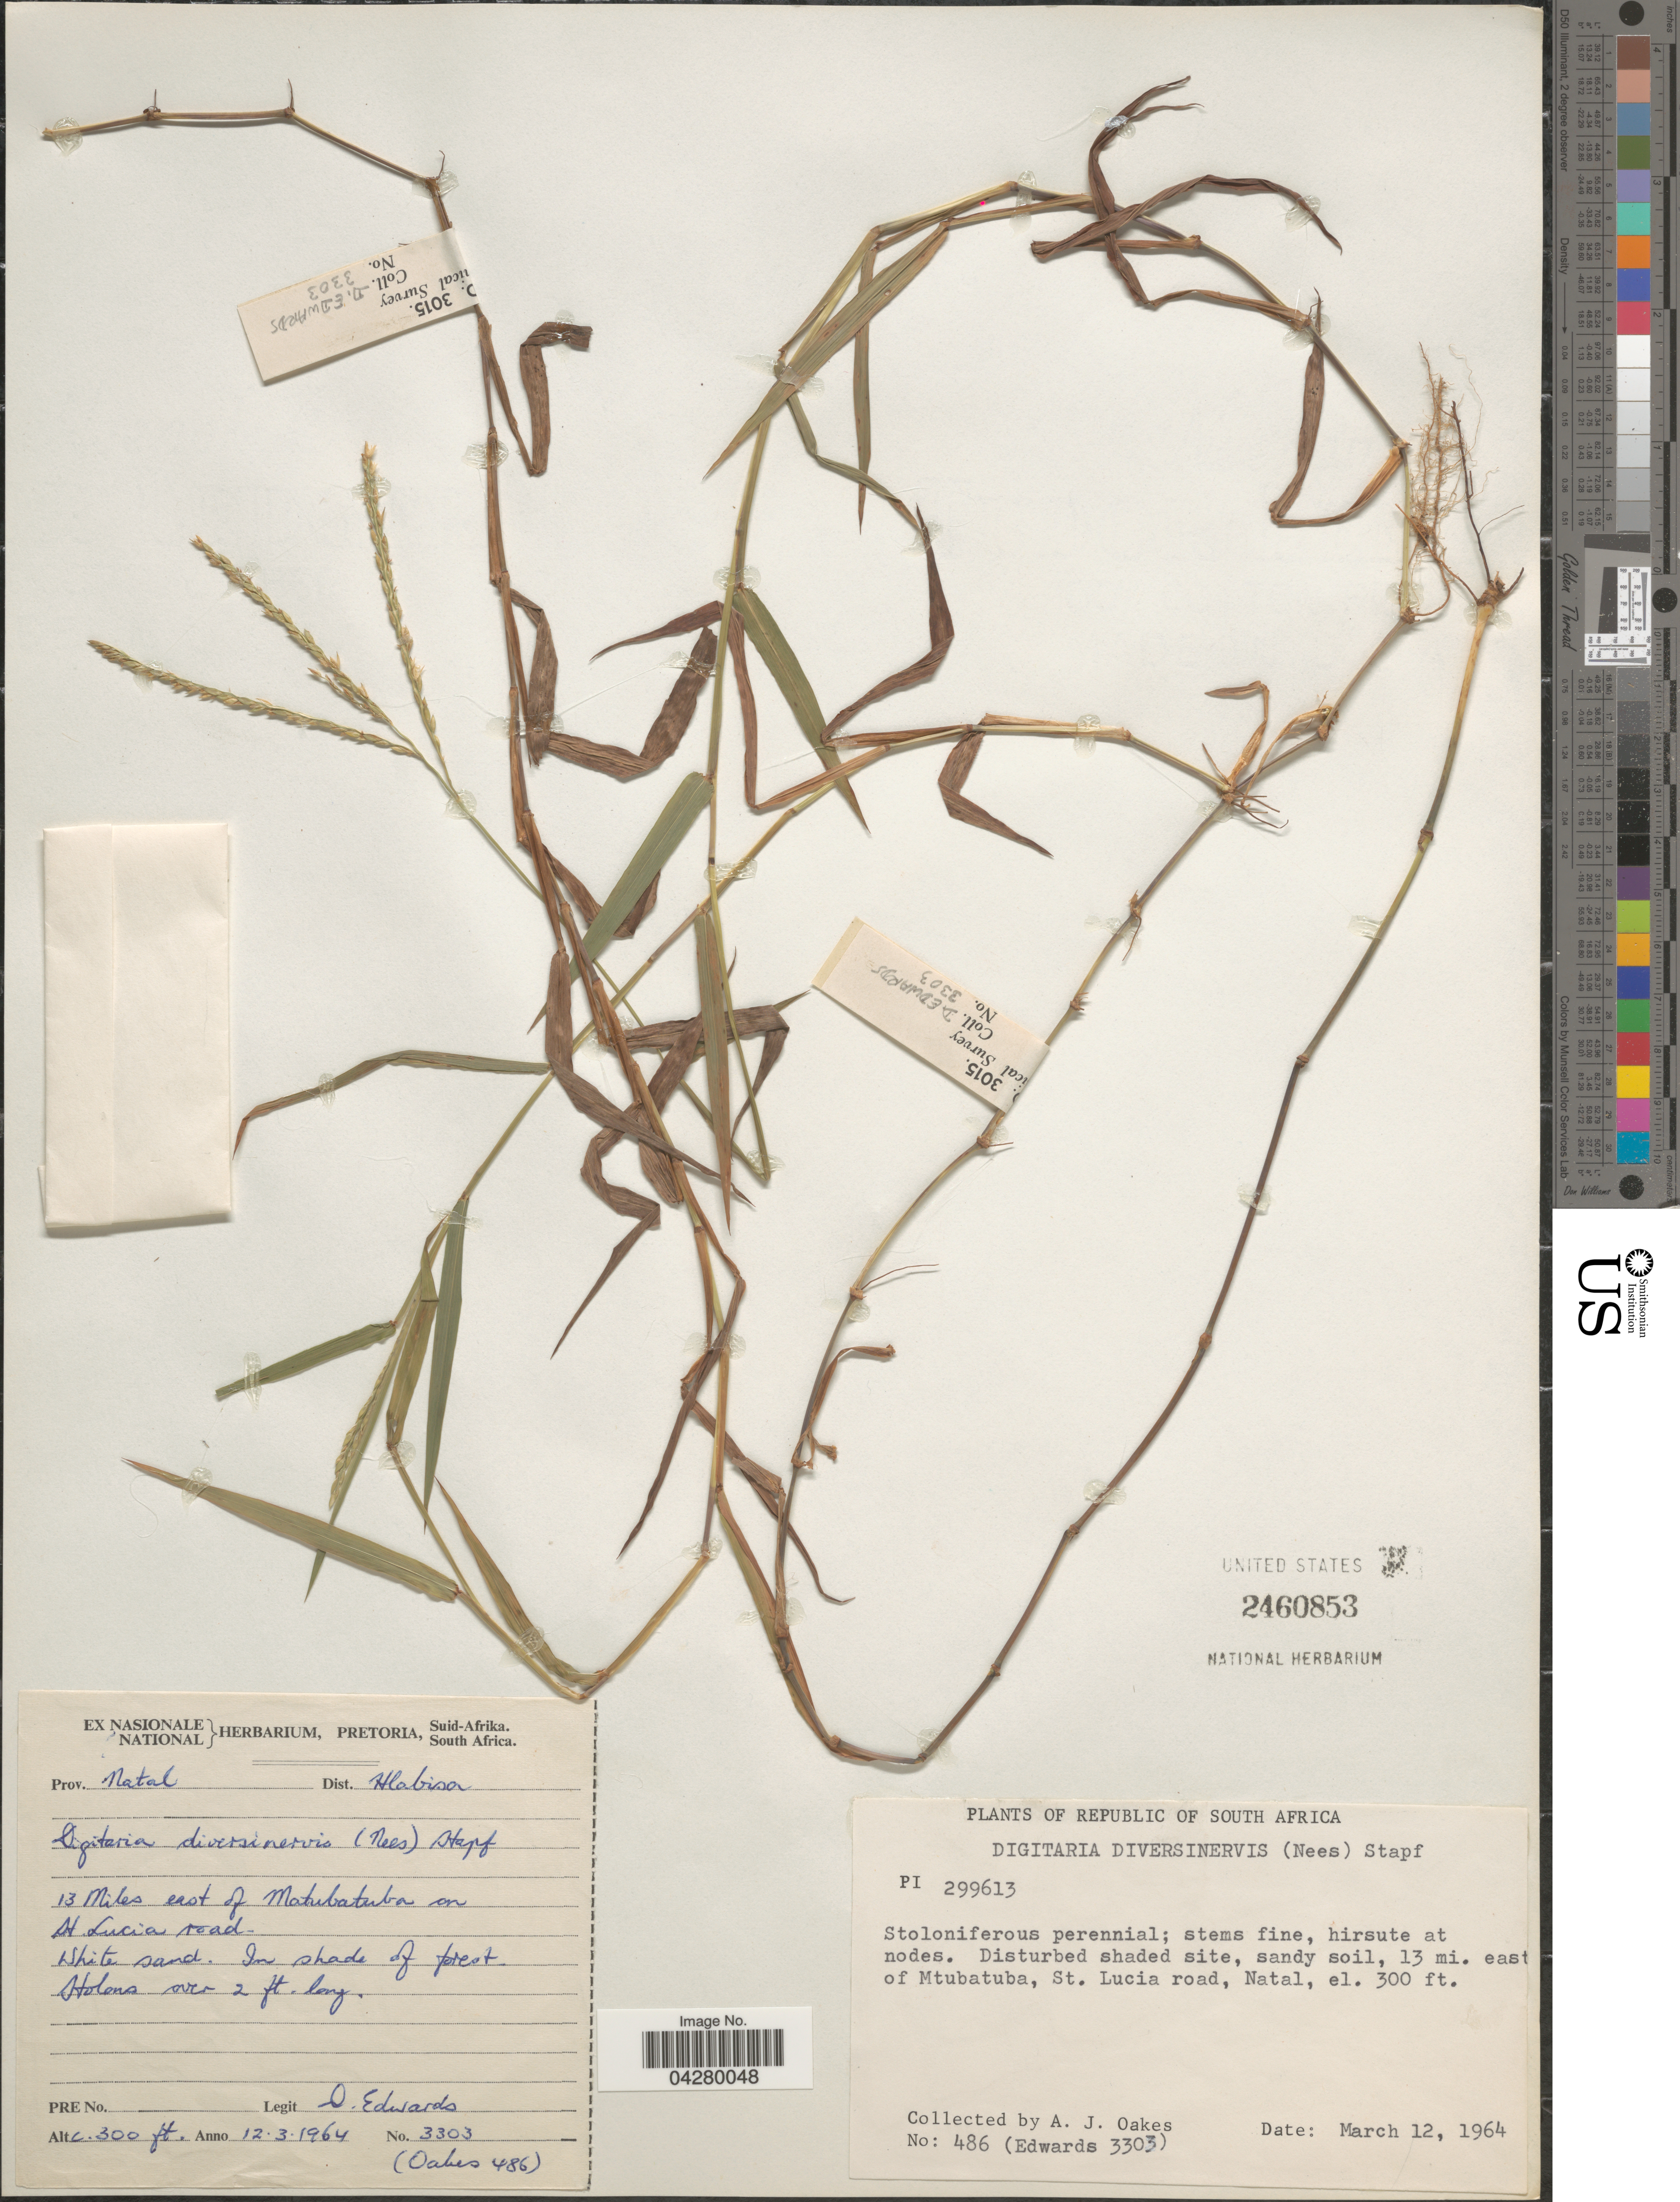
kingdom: Plantae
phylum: Tracheophyta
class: Liliopsida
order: Poales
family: Poaceae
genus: Digitaria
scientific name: Digitaria diversinervis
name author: (Nees) Stapf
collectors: D. Edwards & A. Oakes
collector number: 3303/486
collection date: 1964-03-12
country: South Africa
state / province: KwaZulu-Natal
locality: Prov. Natal. Dist. Hlabisa. 13 miles east of Matubatuba on St. Lucia road.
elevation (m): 91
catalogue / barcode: US 2460853